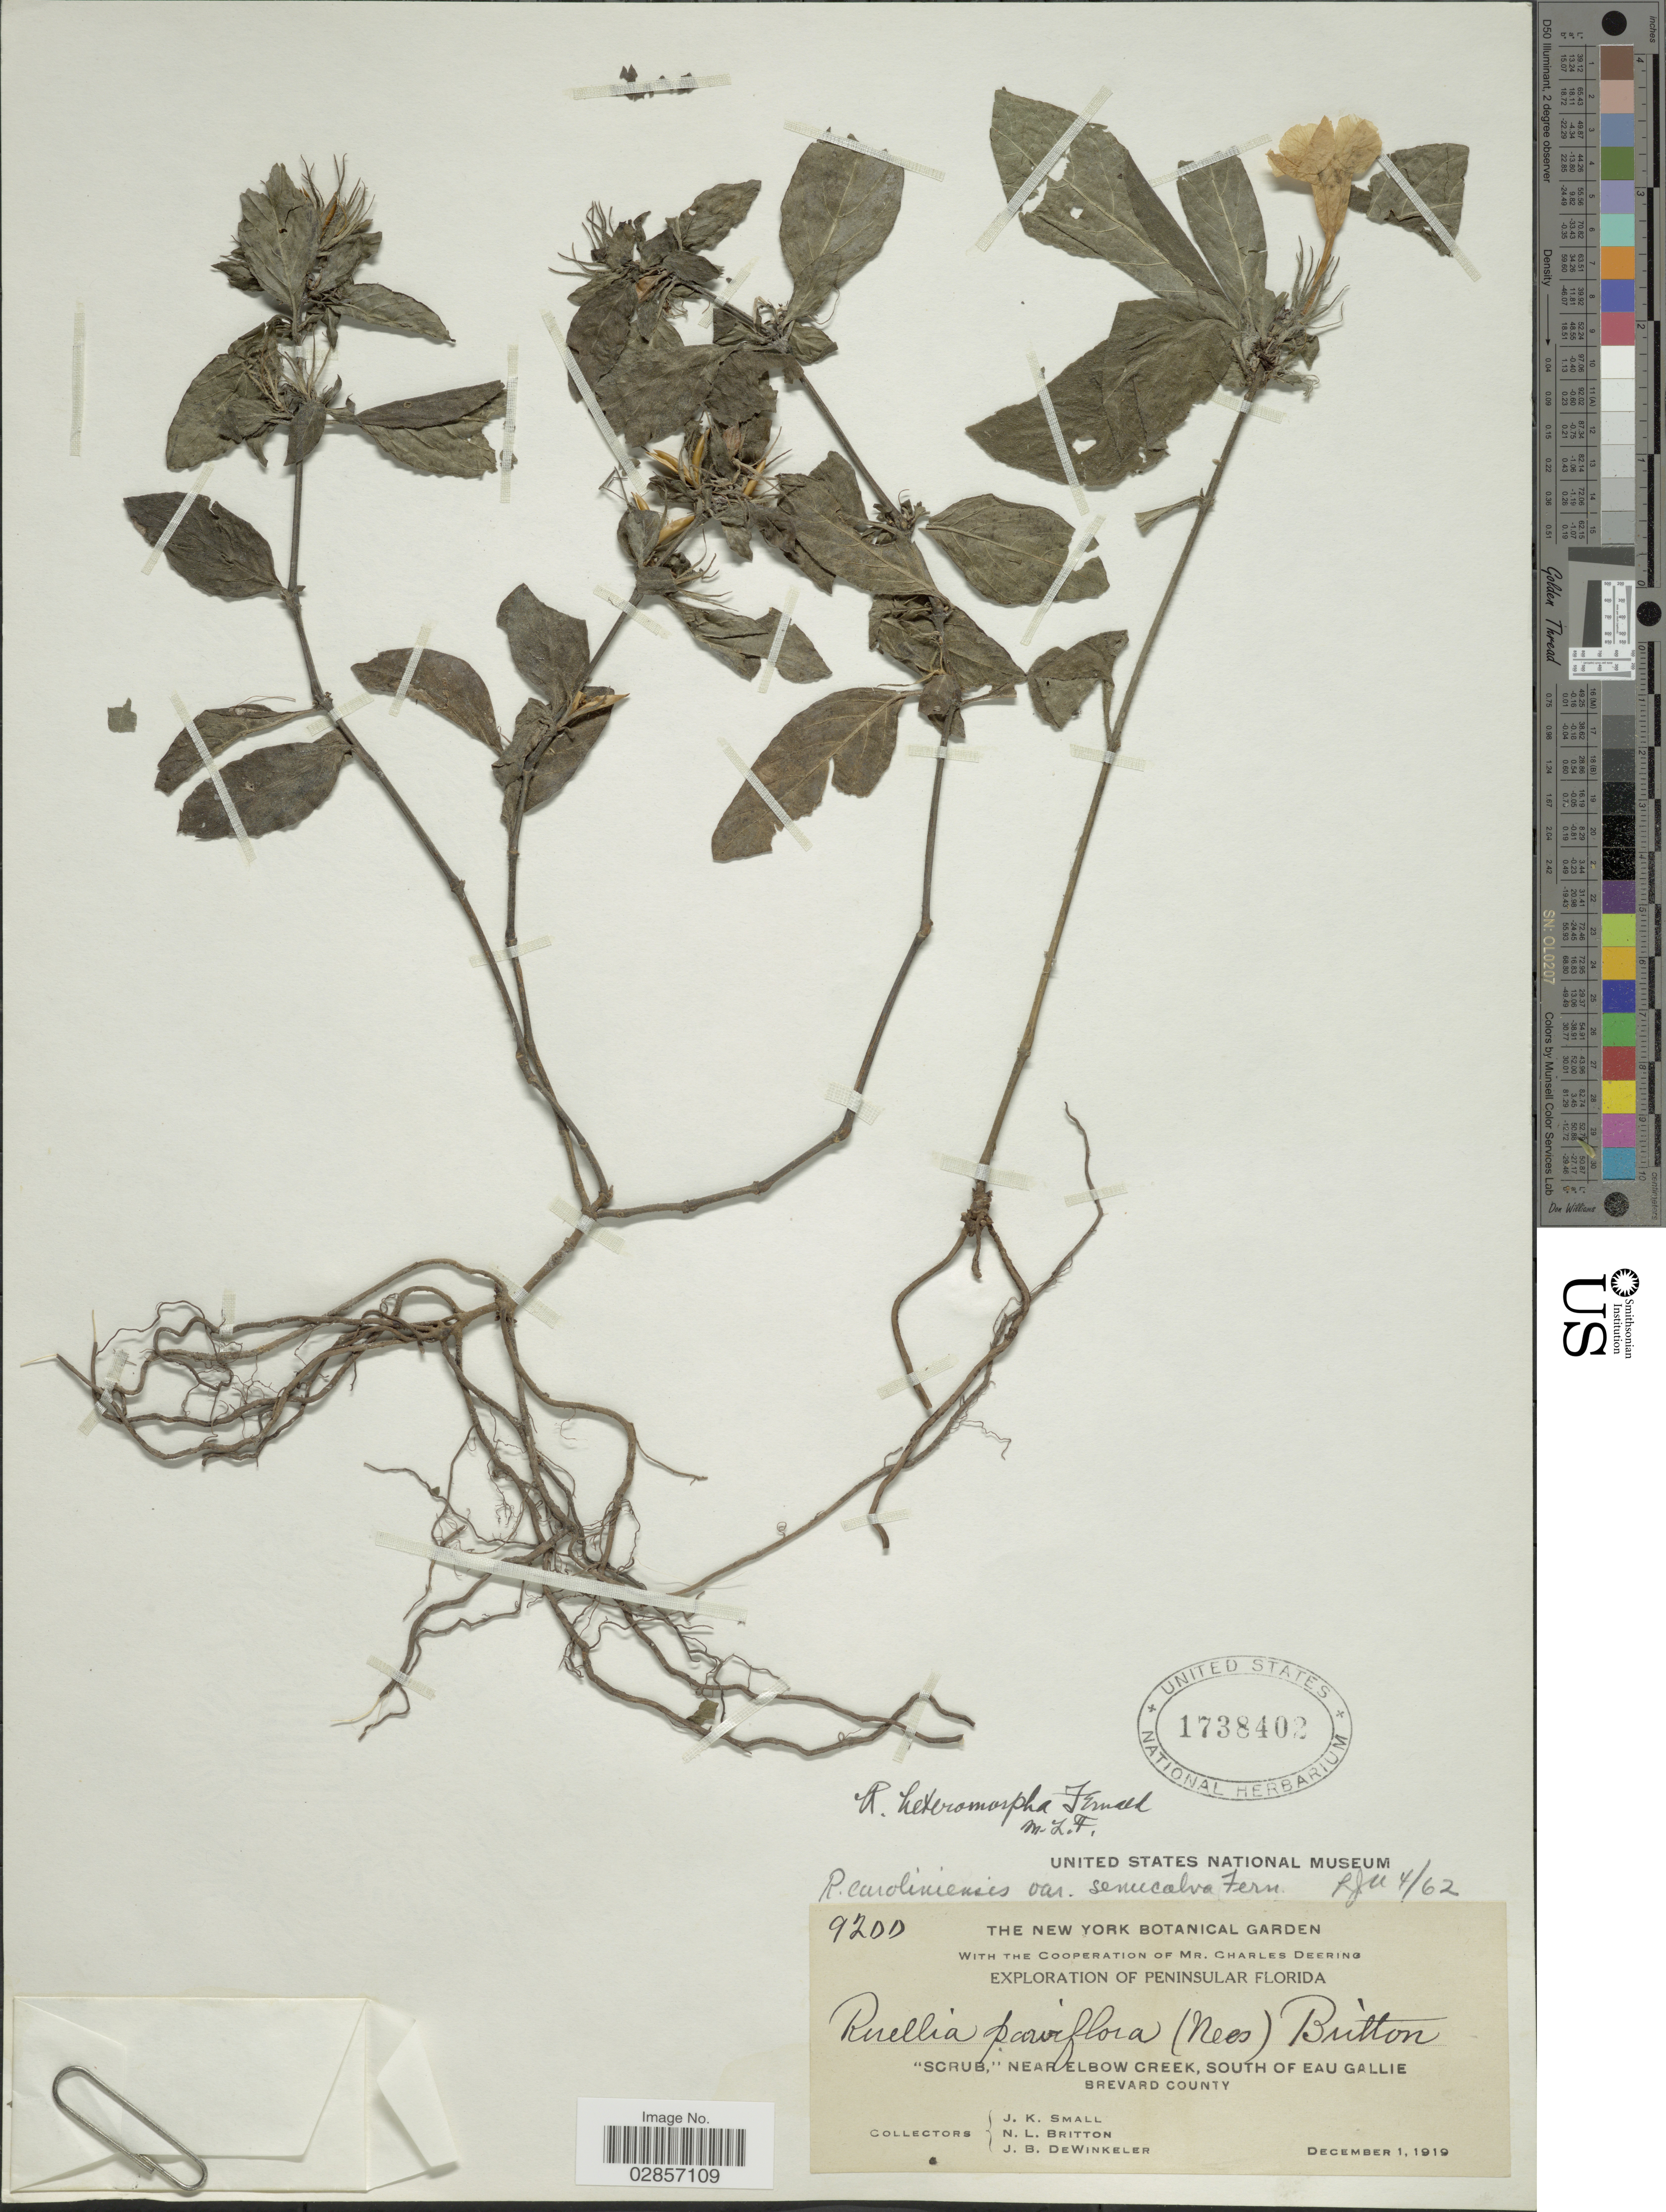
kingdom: Plantae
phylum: Tracheophyta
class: Magnoliopsida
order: Lamiales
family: Acanthaceae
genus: Ruellia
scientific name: Ruellia caroliniensis var. semicalva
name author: Fernald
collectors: J. K. Small, N. Britton & J. B. Dewinkeler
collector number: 9200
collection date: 1919-12-01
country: United States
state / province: Florida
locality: Peninsular Florida. "scrub", near Elbow Creek, South of Eau Gallie Brevard County.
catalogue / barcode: US 1738402